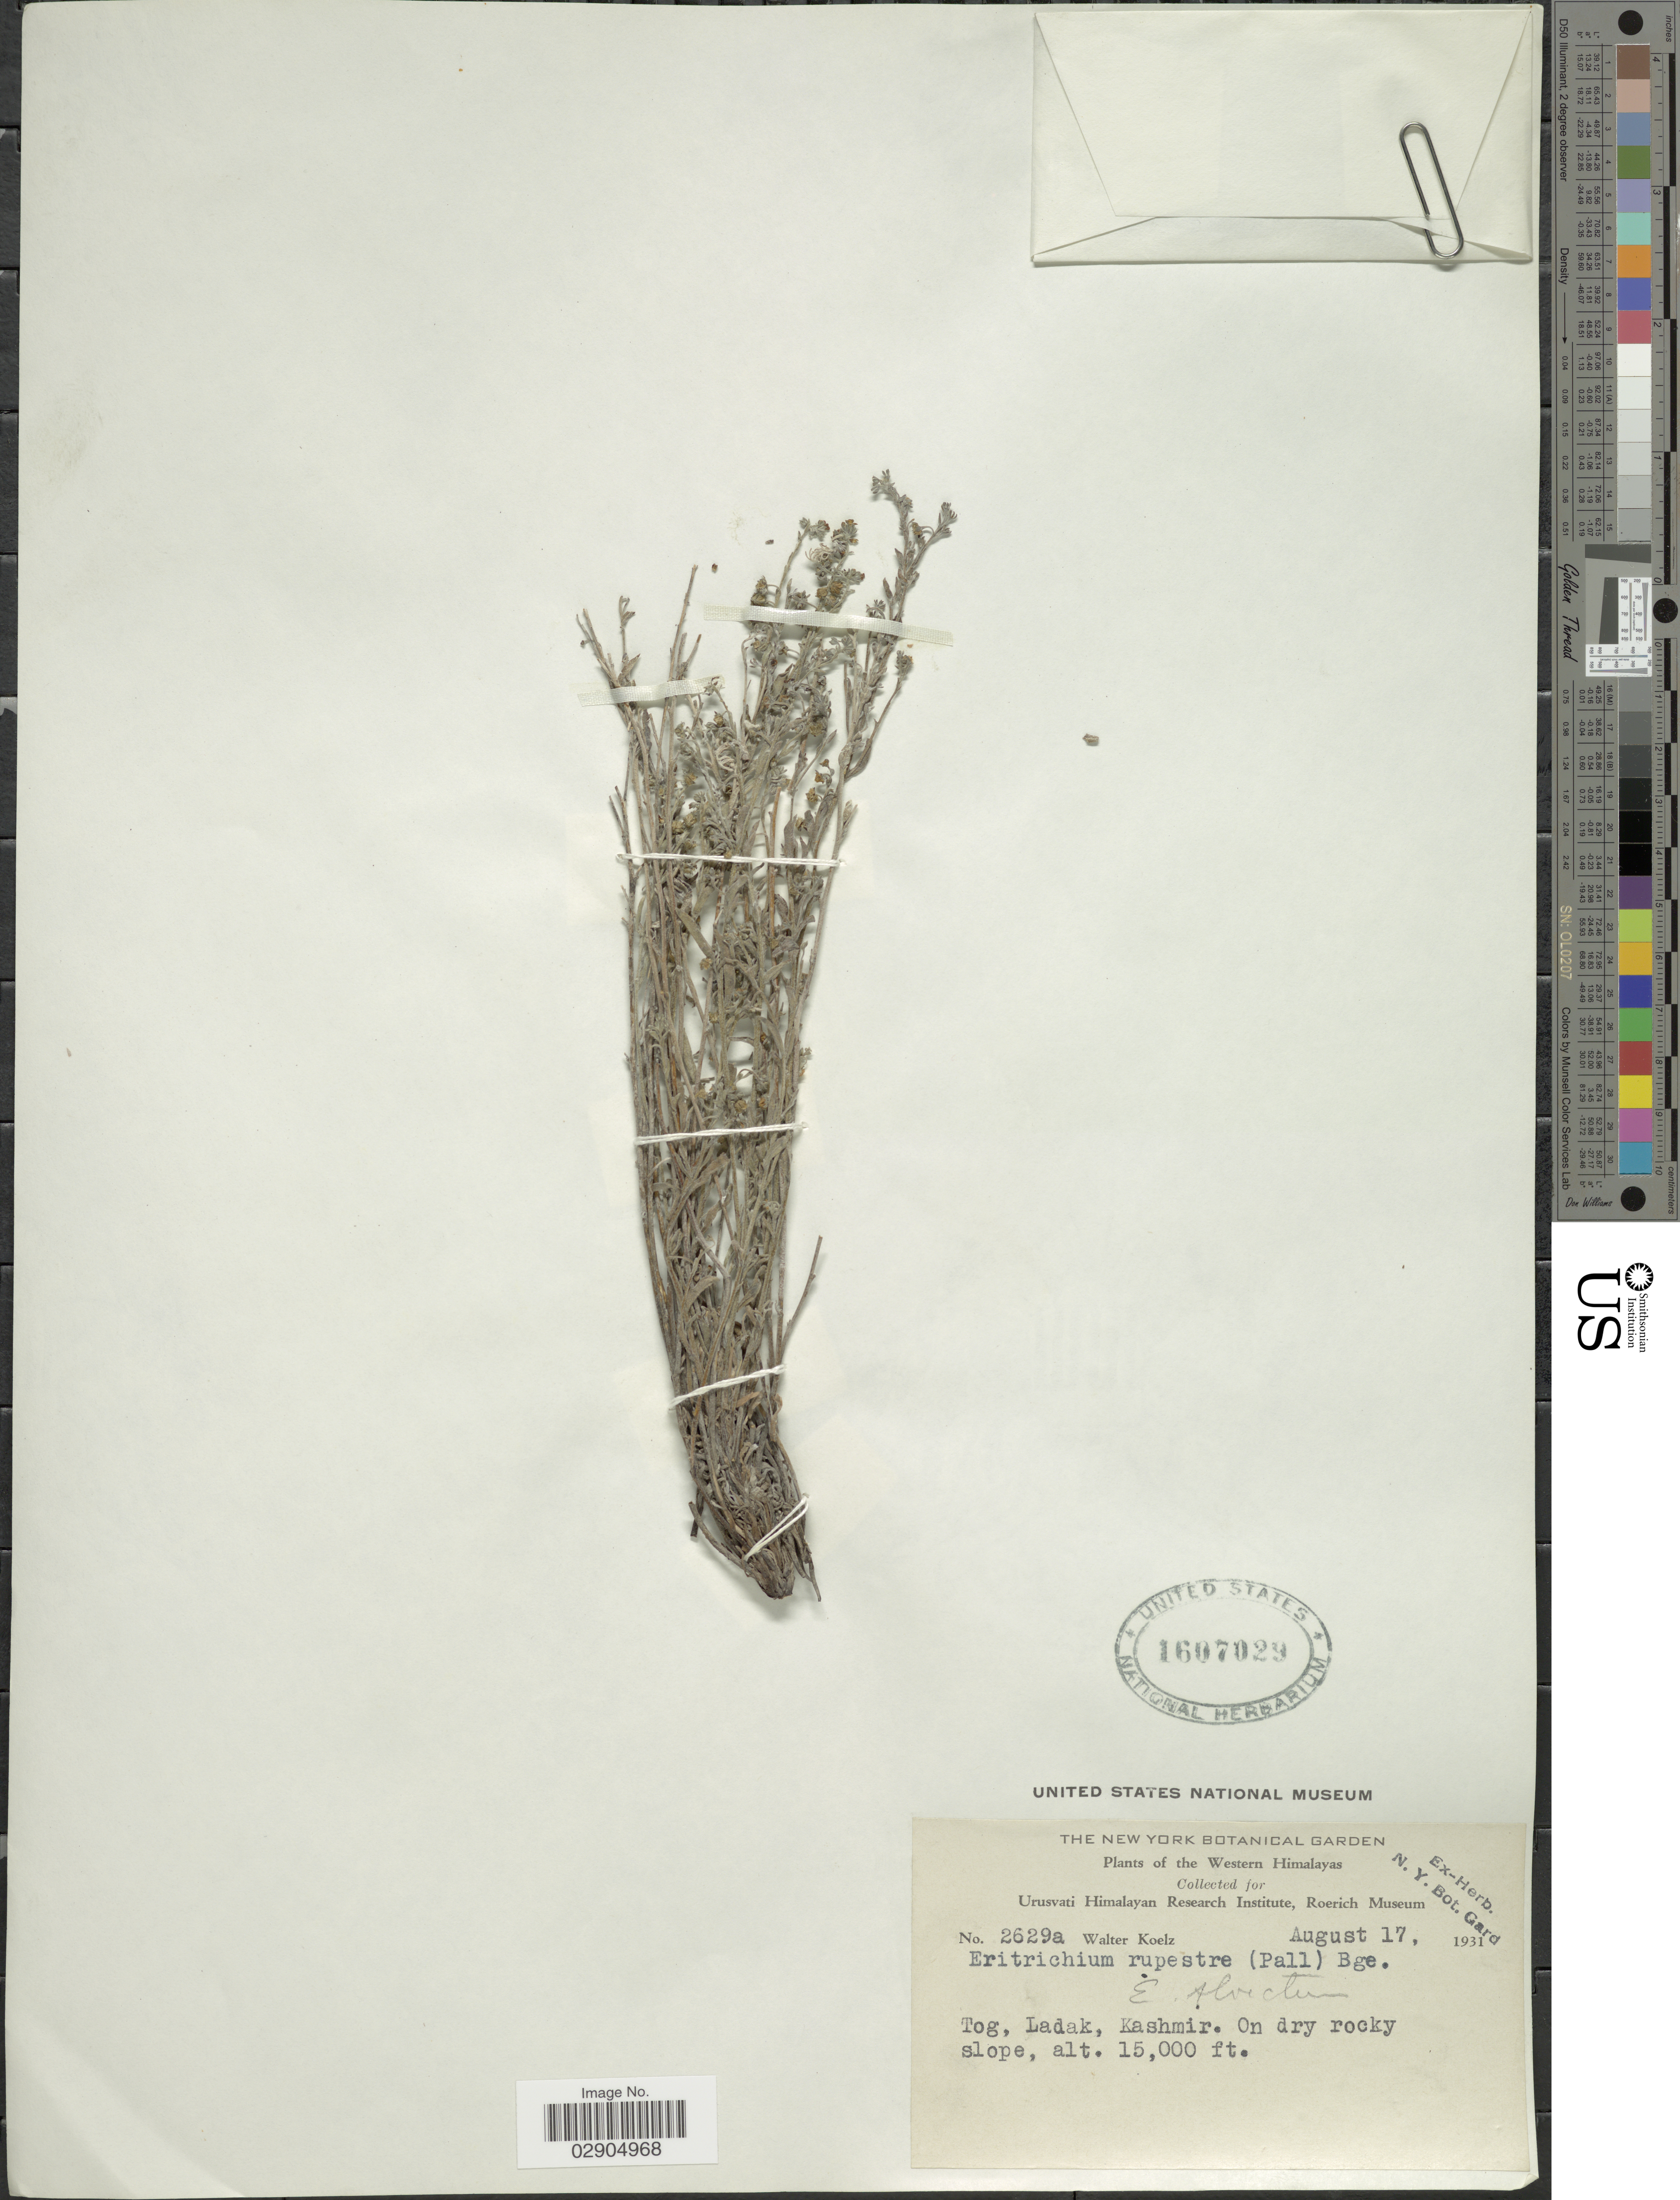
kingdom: Plantae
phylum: Tracheophyta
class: Magnoliopsida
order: Boraginales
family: Boraginaceae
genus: Eritrichium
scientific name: Eritrichium strictum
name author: Decne.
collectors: W. N. Koelz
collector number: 2629a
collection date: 1931-08-17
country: India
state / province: Ladakh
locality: The Western Himalayas. Tog, Ladak, Kashmir.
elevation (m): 4572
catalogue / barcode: US 1607029